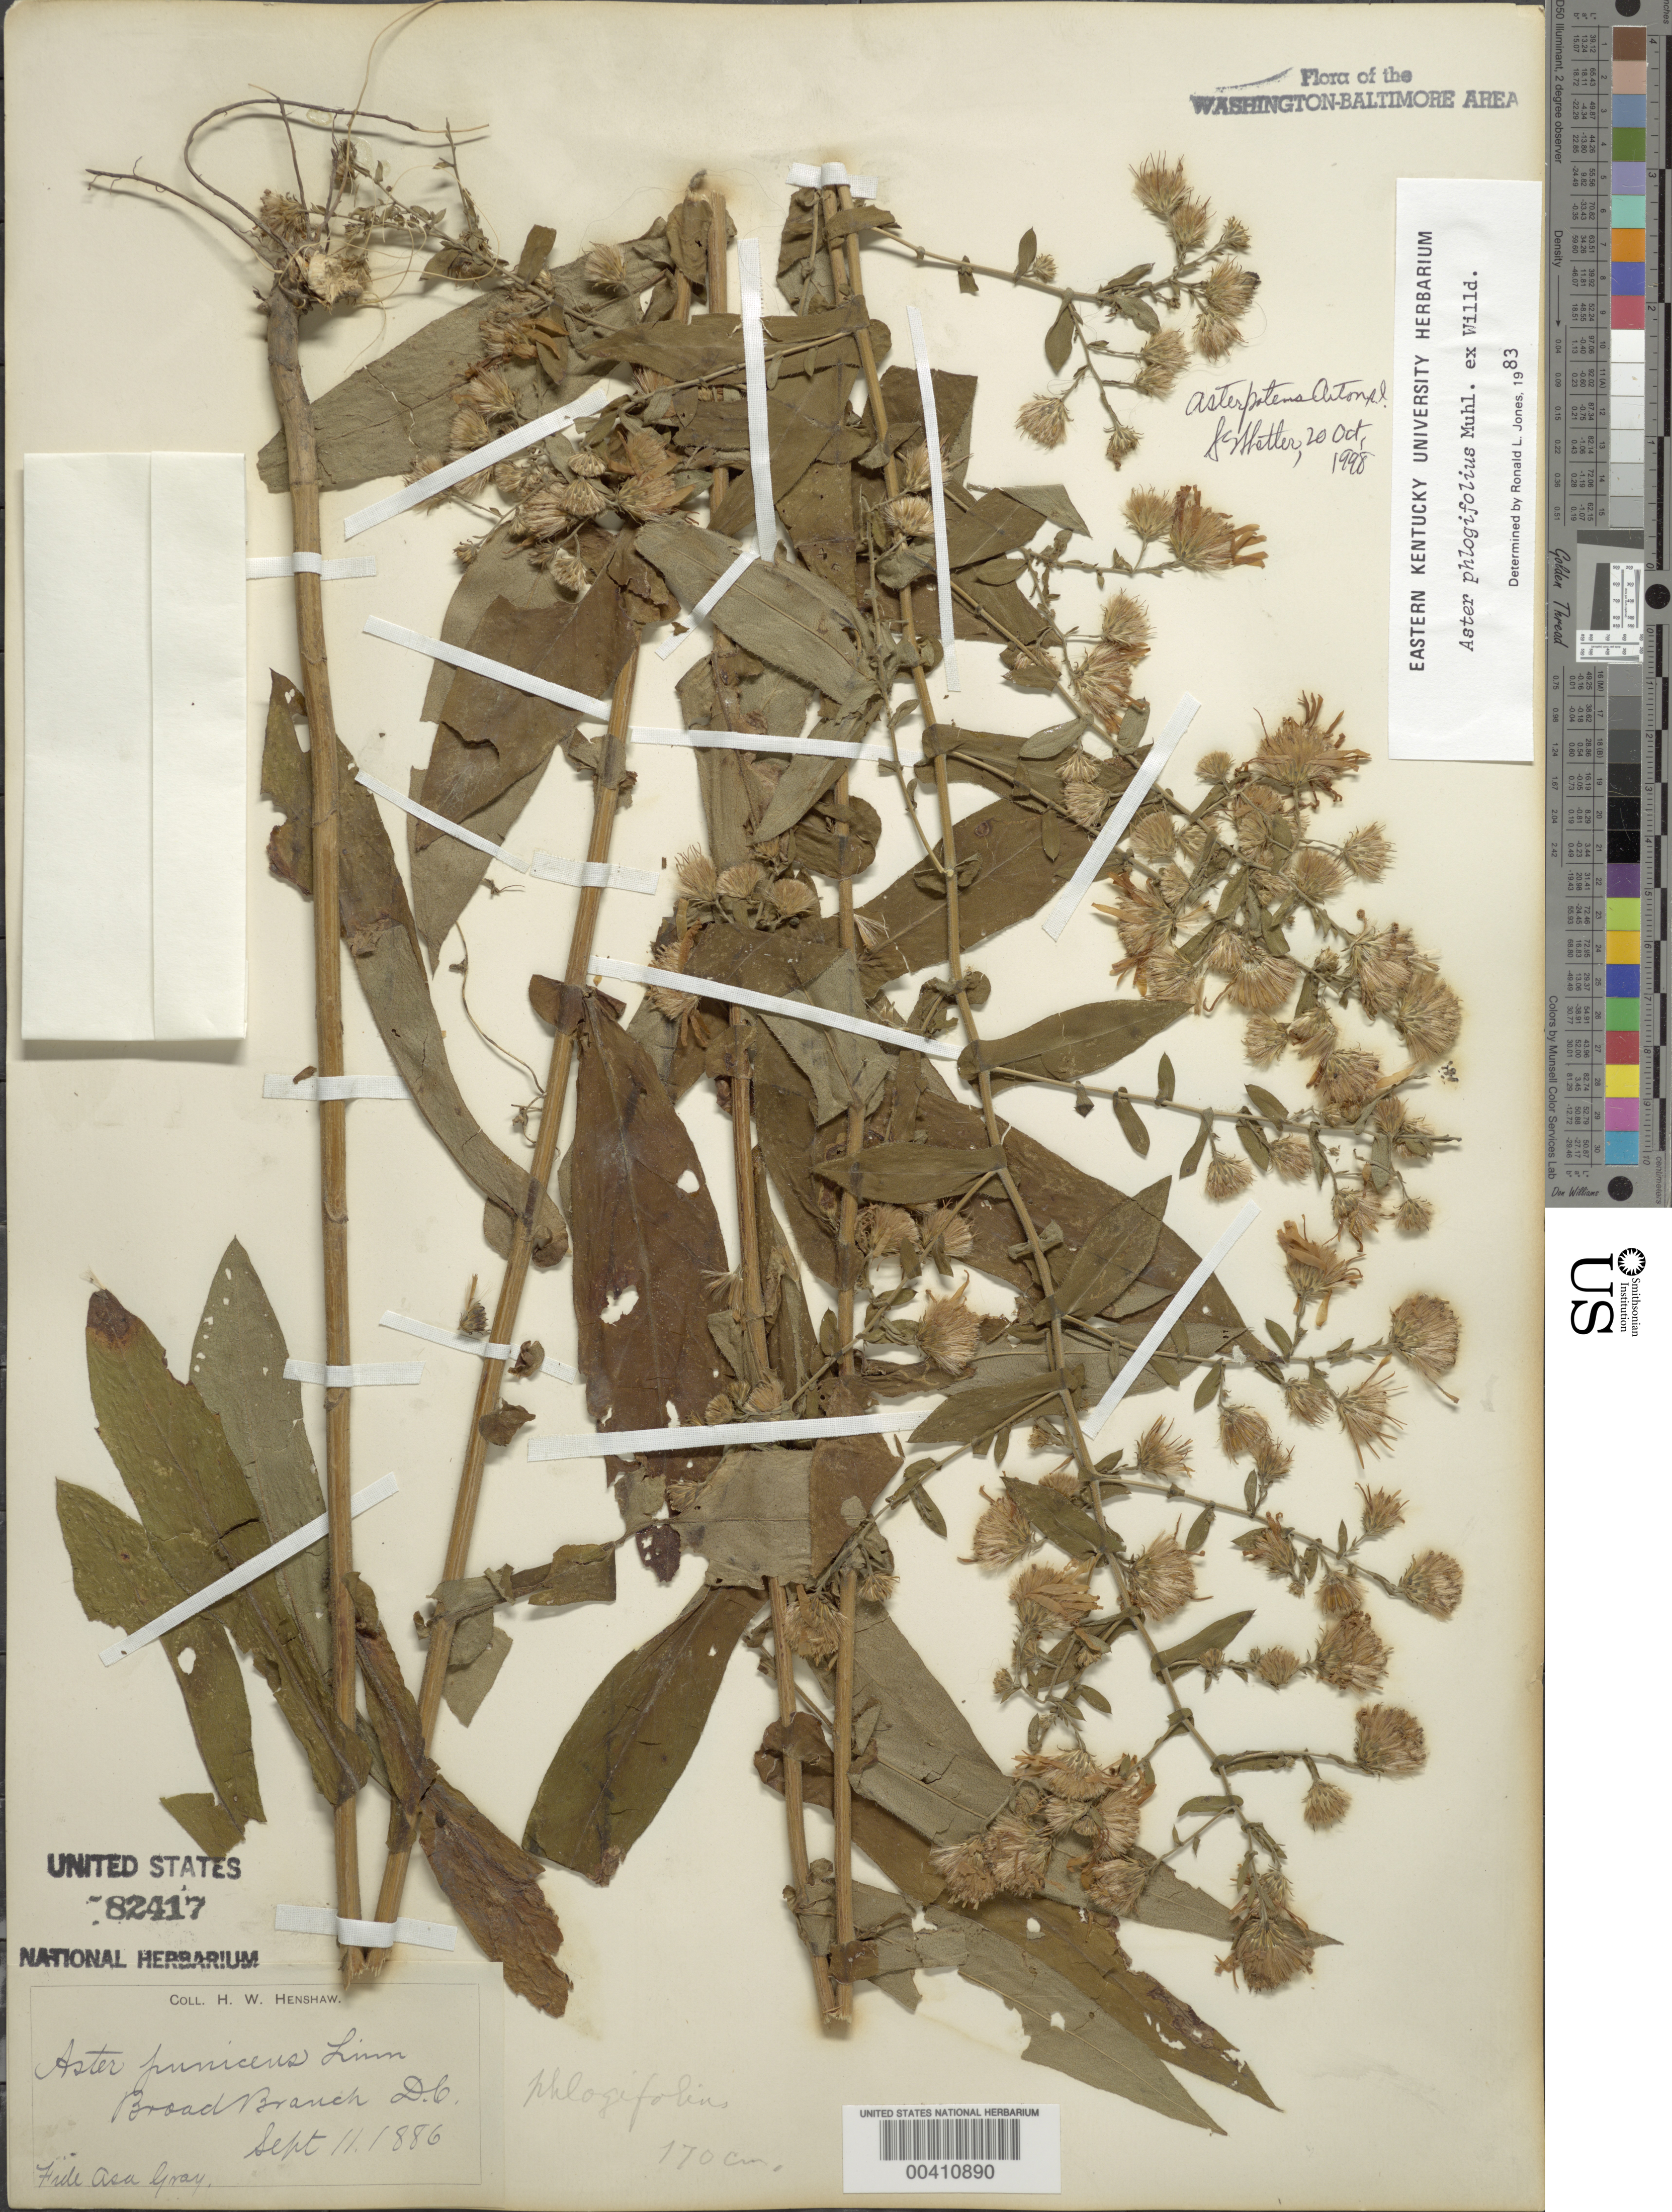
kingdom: Plantae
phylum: Tracheophyta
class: Magnoliopsida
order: Asterales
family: Asteraceae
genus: Symphyotrichum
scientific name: Symphyotrichum phlogifolium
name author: (Muhl. ex Willd.) G.L. Nesom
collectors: H. Henshaw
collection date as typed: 11 Sep 1886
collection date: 1886-09-11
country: United States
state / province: District of Columbia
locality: Broad Branch Rock Creek Park & vicinity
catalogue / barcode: US 82417